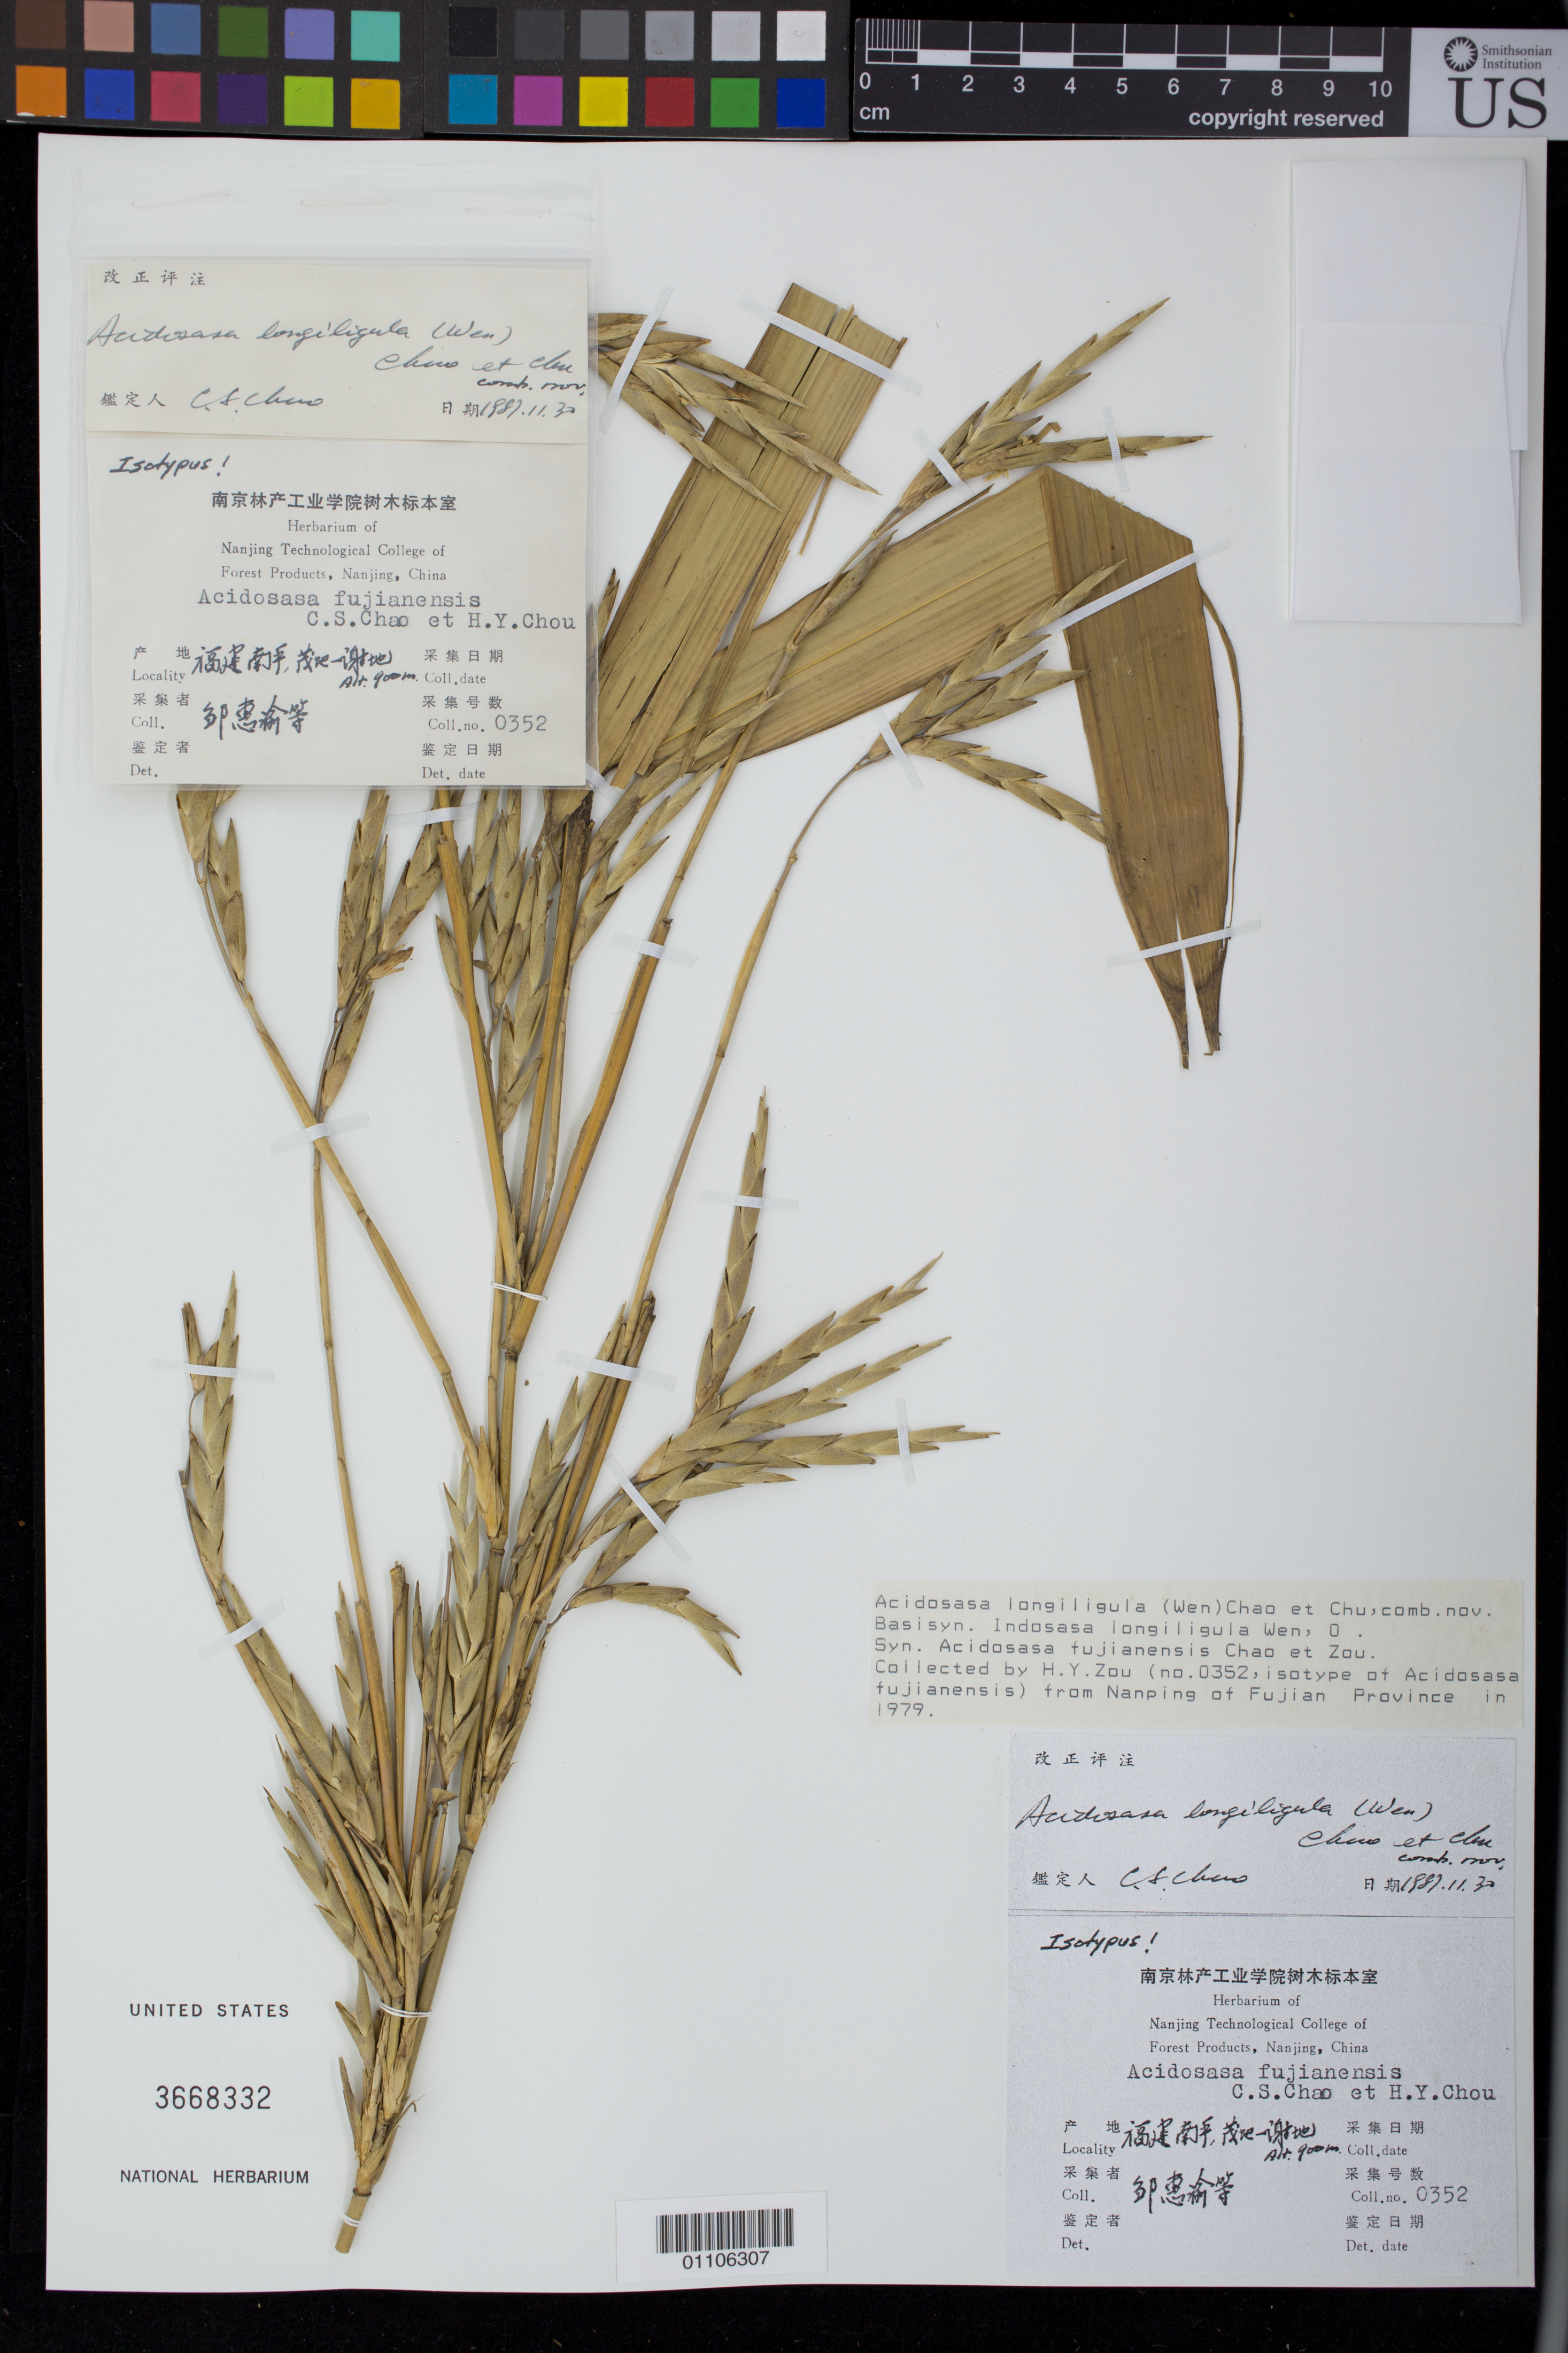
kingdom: Plantae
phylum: Tracheophyta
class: Liliopsida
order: Poales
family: Poaceae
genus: Acidosasa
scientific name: Acidosasa fujianensis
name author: C.S. Chao & H.Y. Zou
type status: Isotype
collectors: H. Y. Zou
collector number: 0352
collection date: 1979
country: China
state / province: Fujian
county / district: Nanping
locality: Nanping of Fujian Province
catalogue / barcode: US 3668332